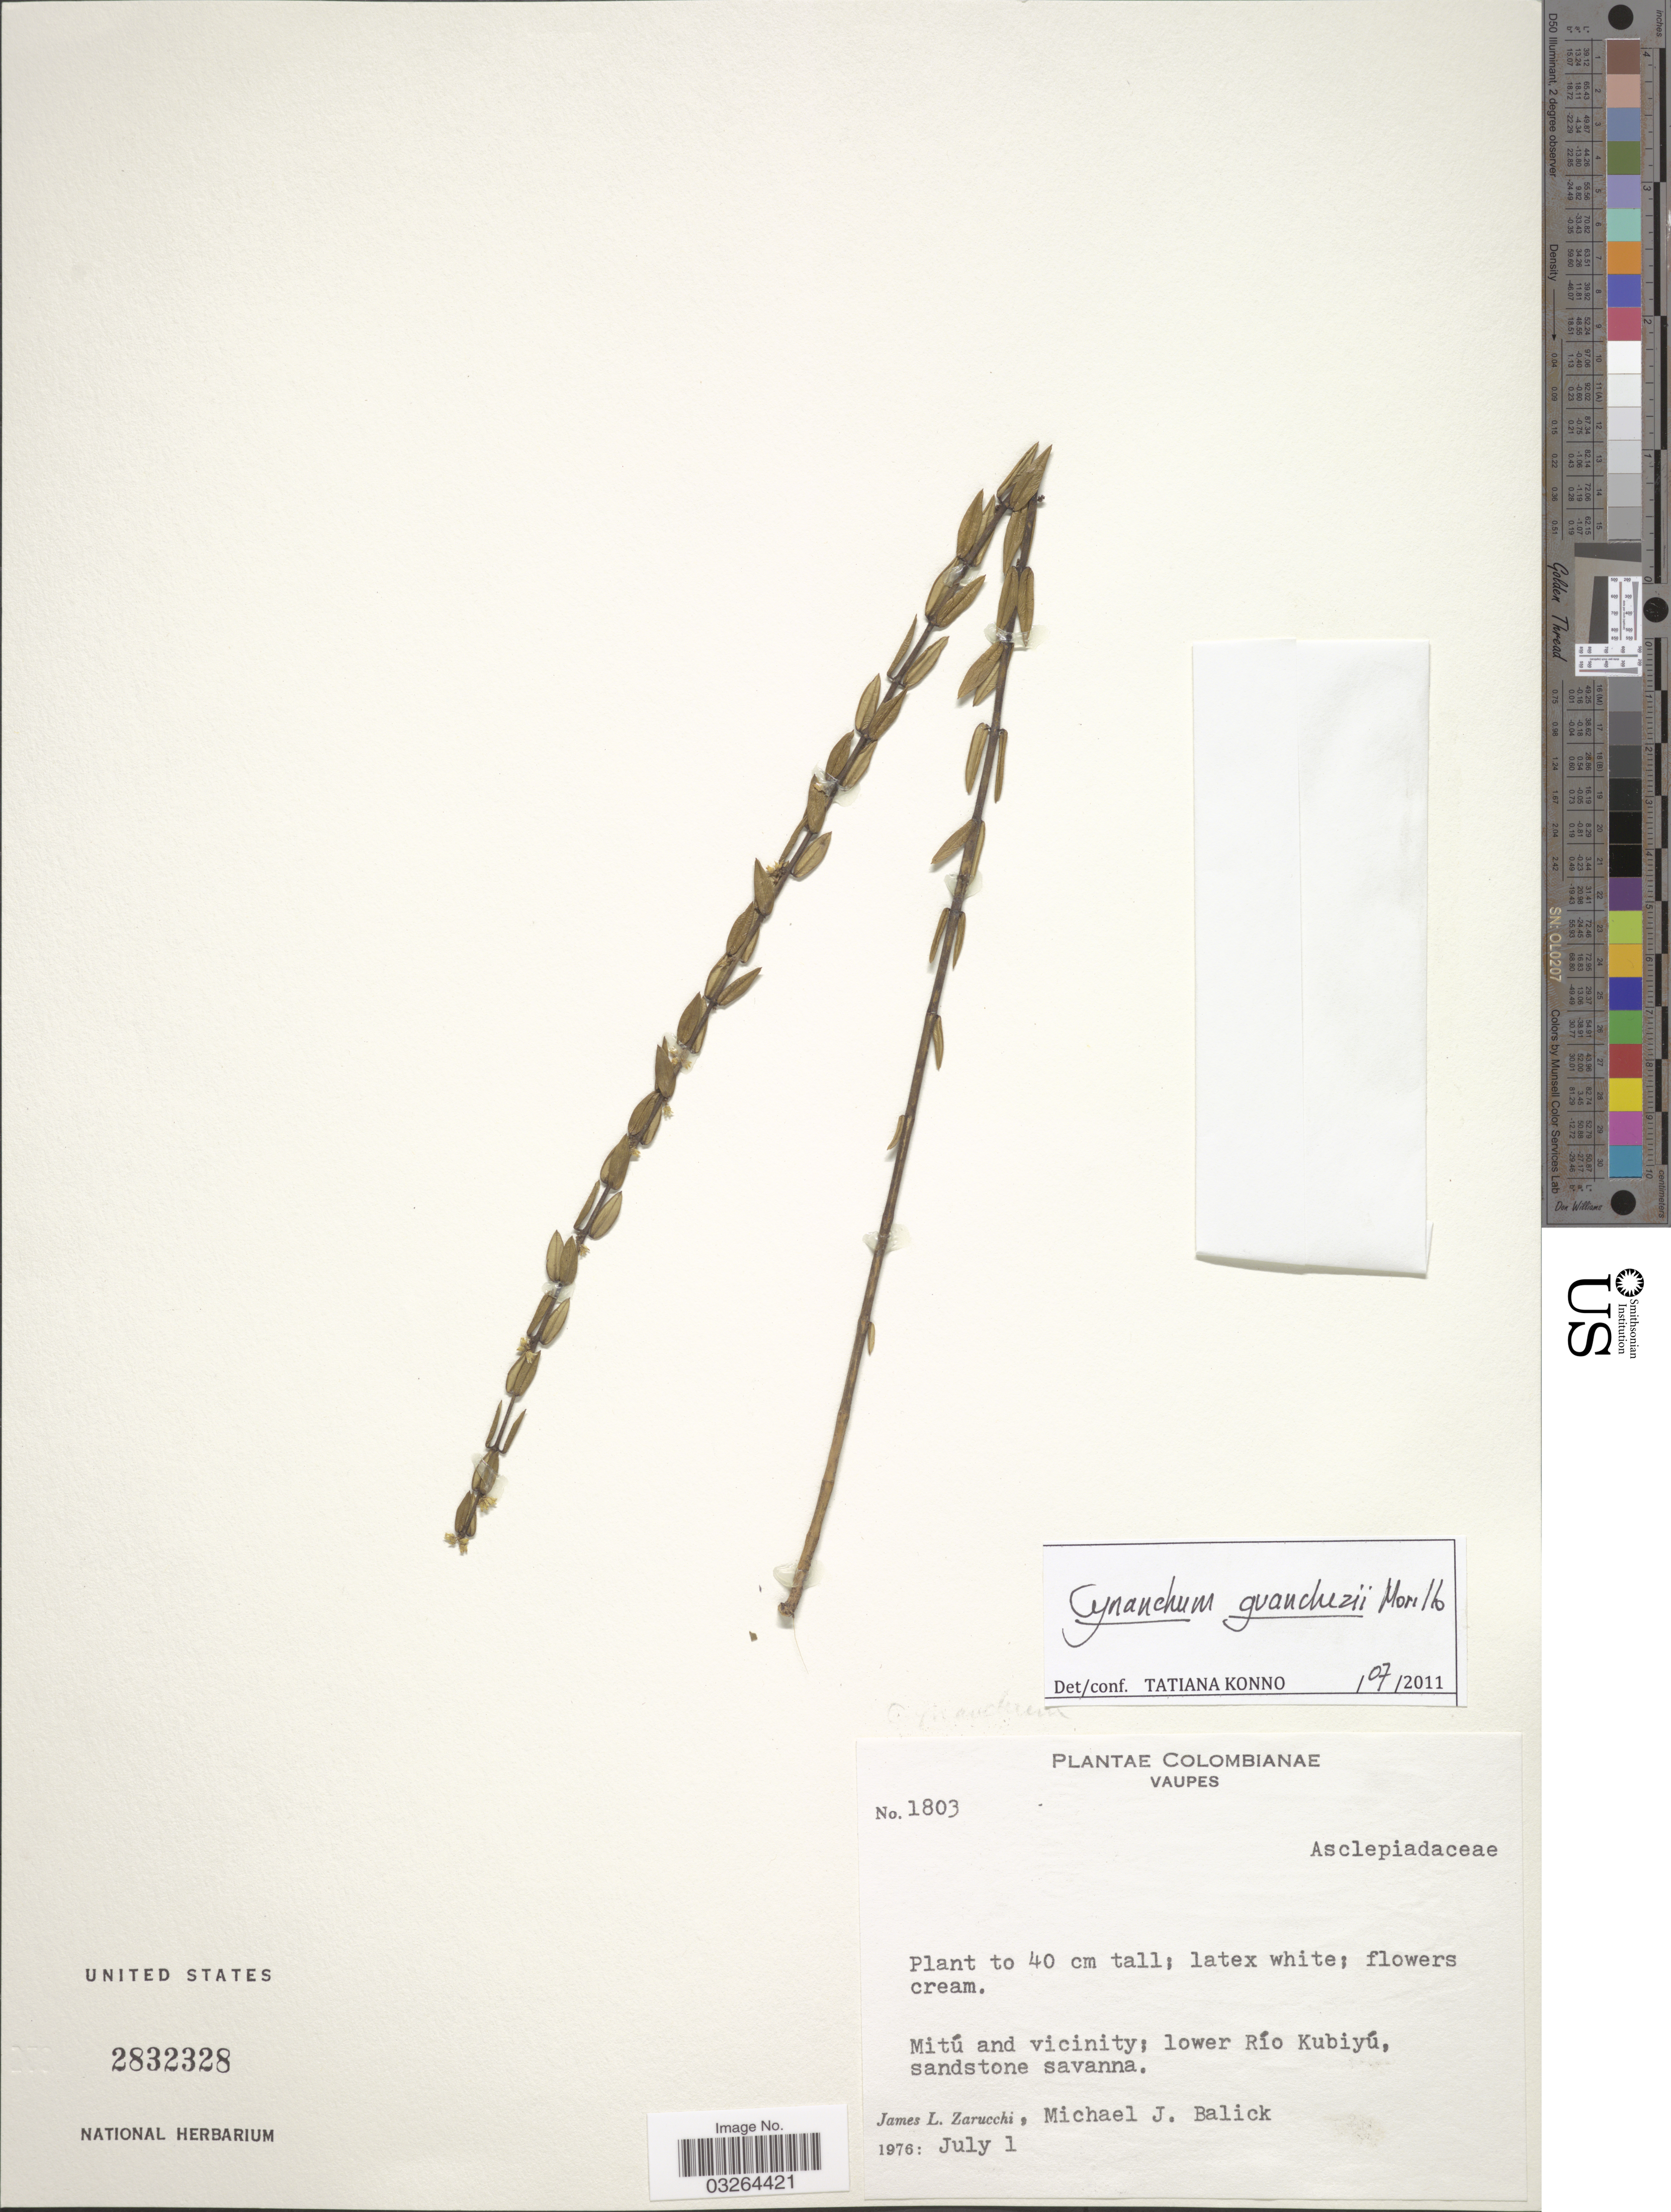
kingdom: Plantae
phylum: Tracheophyta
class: Magnoliopsida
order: Gentianales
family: Apocynaceae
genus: Tassadia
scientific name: Tassadia stricta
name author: (E. Fourn.) Liede & Rapini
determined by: Liede-Schumann, Sigrid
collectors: J. L. Zarucchi & M. J. Balick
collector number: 1803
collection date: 1976-07-01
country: Colombia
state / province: Vaupés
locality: Mitú and vicinity; lower Río Kubiyú, sandstone savanna.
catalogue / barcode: US 2832328